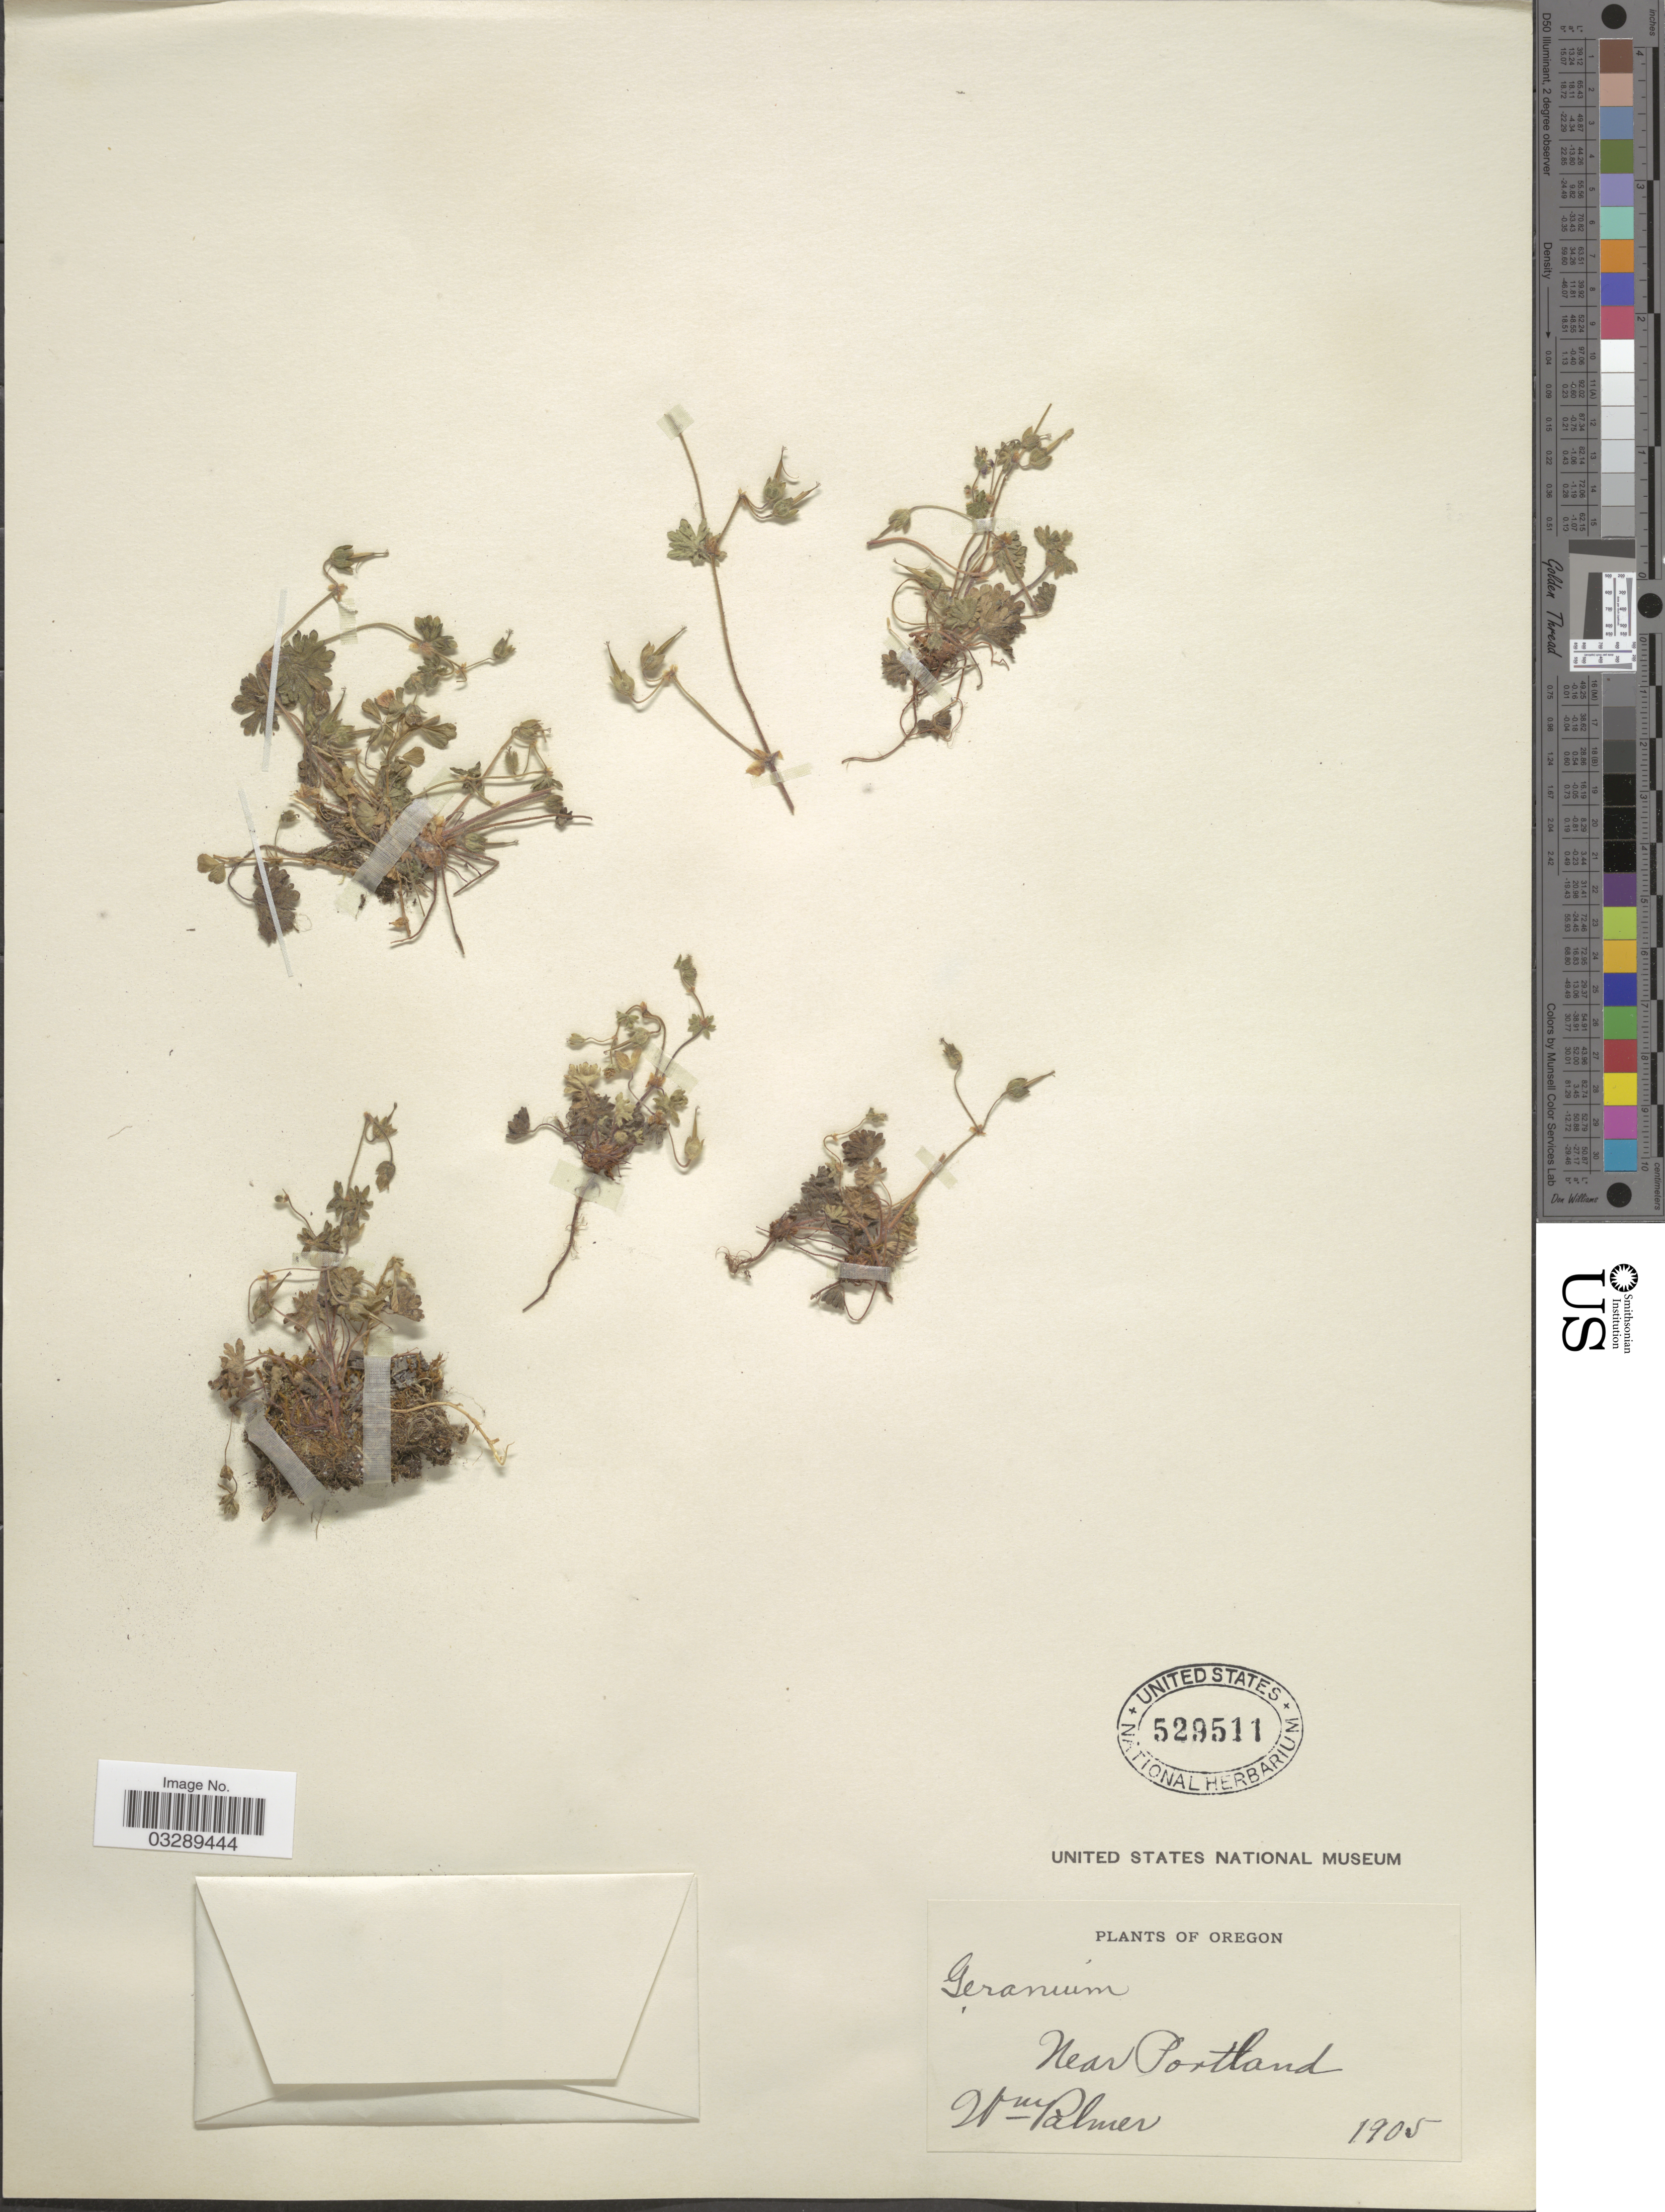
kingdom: Plantae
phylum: Tracheophyta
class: Magnoliopsida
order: Geraniales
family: Geraniaceae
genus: Geranium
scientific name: Geranium sp.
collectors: W. Palmer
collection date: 1905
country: United States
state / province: Oregon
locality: Near Portland.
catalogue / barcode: US 529511